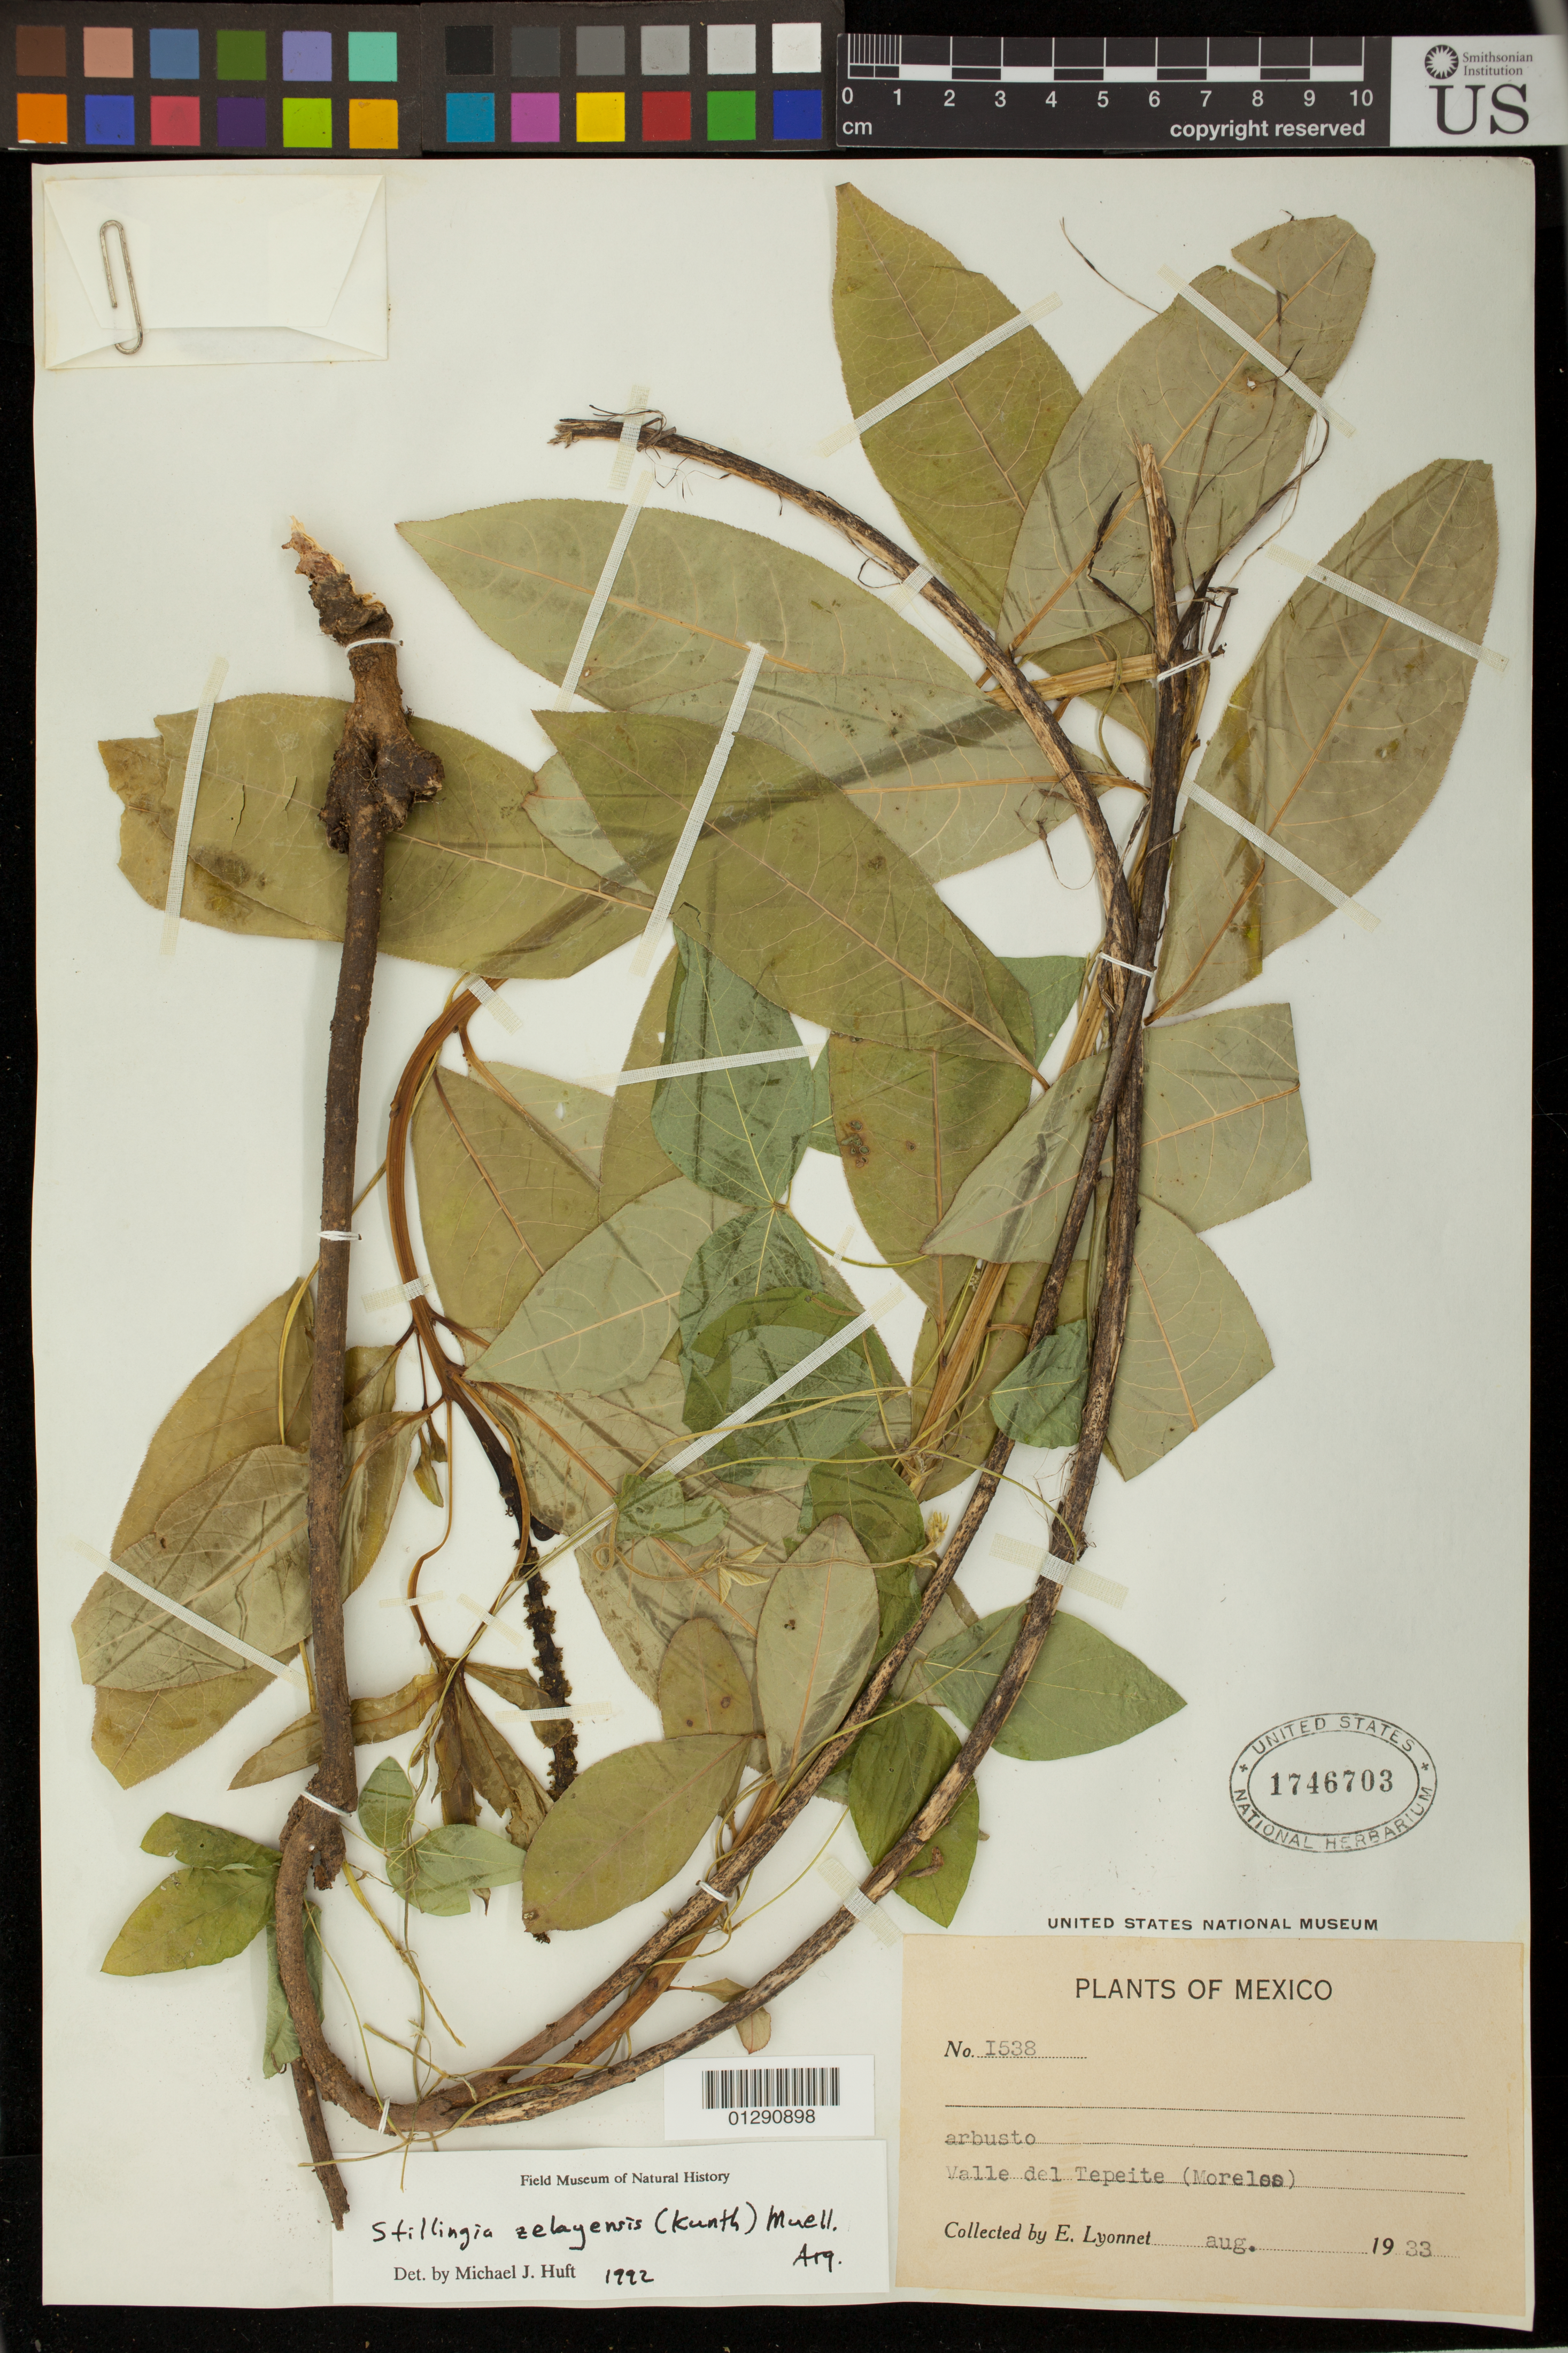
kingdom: Plantae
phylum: Tracheophyta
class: Magnoliopsida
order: Malpighiales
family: Euphorbiaceae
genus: Stillingia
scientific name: Stillingia zelayensis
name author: (Kunth) Müll. Arg.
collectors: E. Lyonnet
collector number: I538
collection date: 1933-08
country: Mexico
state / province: Morelos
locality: Valle del Tepeite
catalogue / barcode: US 1746703